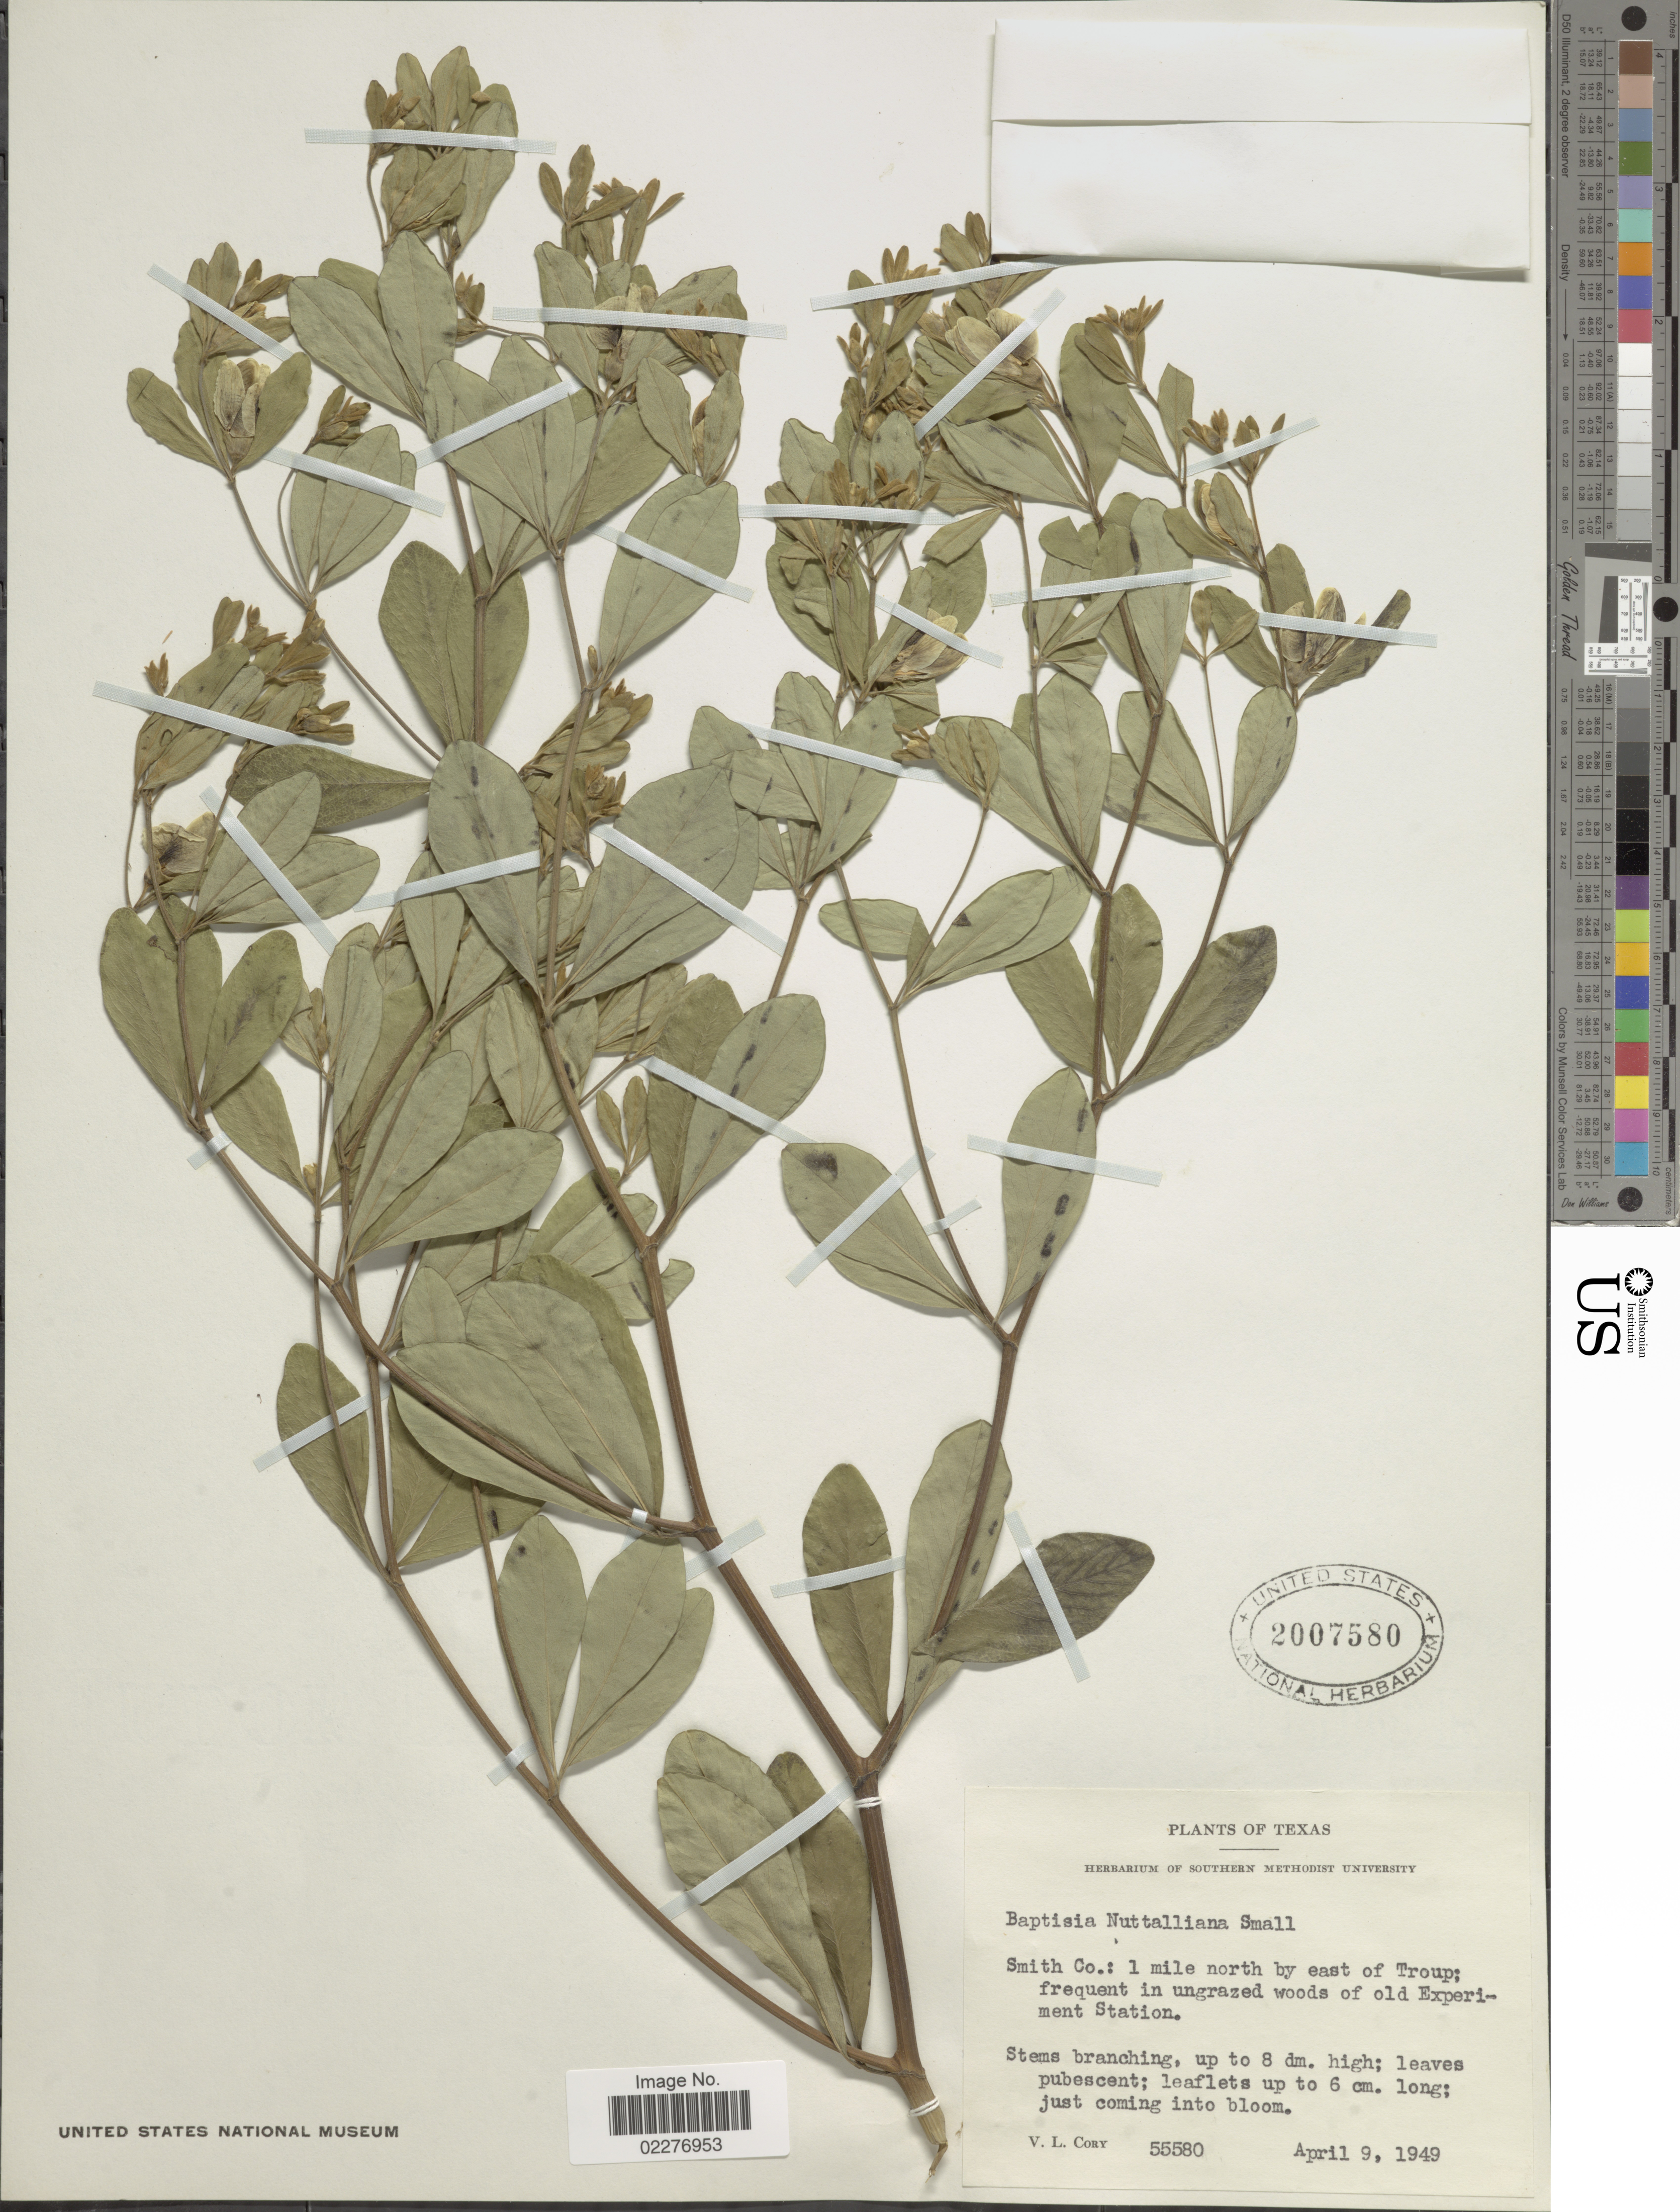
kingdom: Plantae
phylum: Tracheophyta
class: Magnoliopsida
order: Fabales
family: Fabaceae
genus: Baptisia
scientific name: Baptisia nuttalliana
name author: Small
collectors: V. Cory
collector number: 55580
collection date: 1949-04-09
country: United States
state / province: Texas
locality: Smith Co: 1 mile north by east of Troup; frequent in ungrazed woods of old Experiment Station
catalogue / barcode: US 2007580